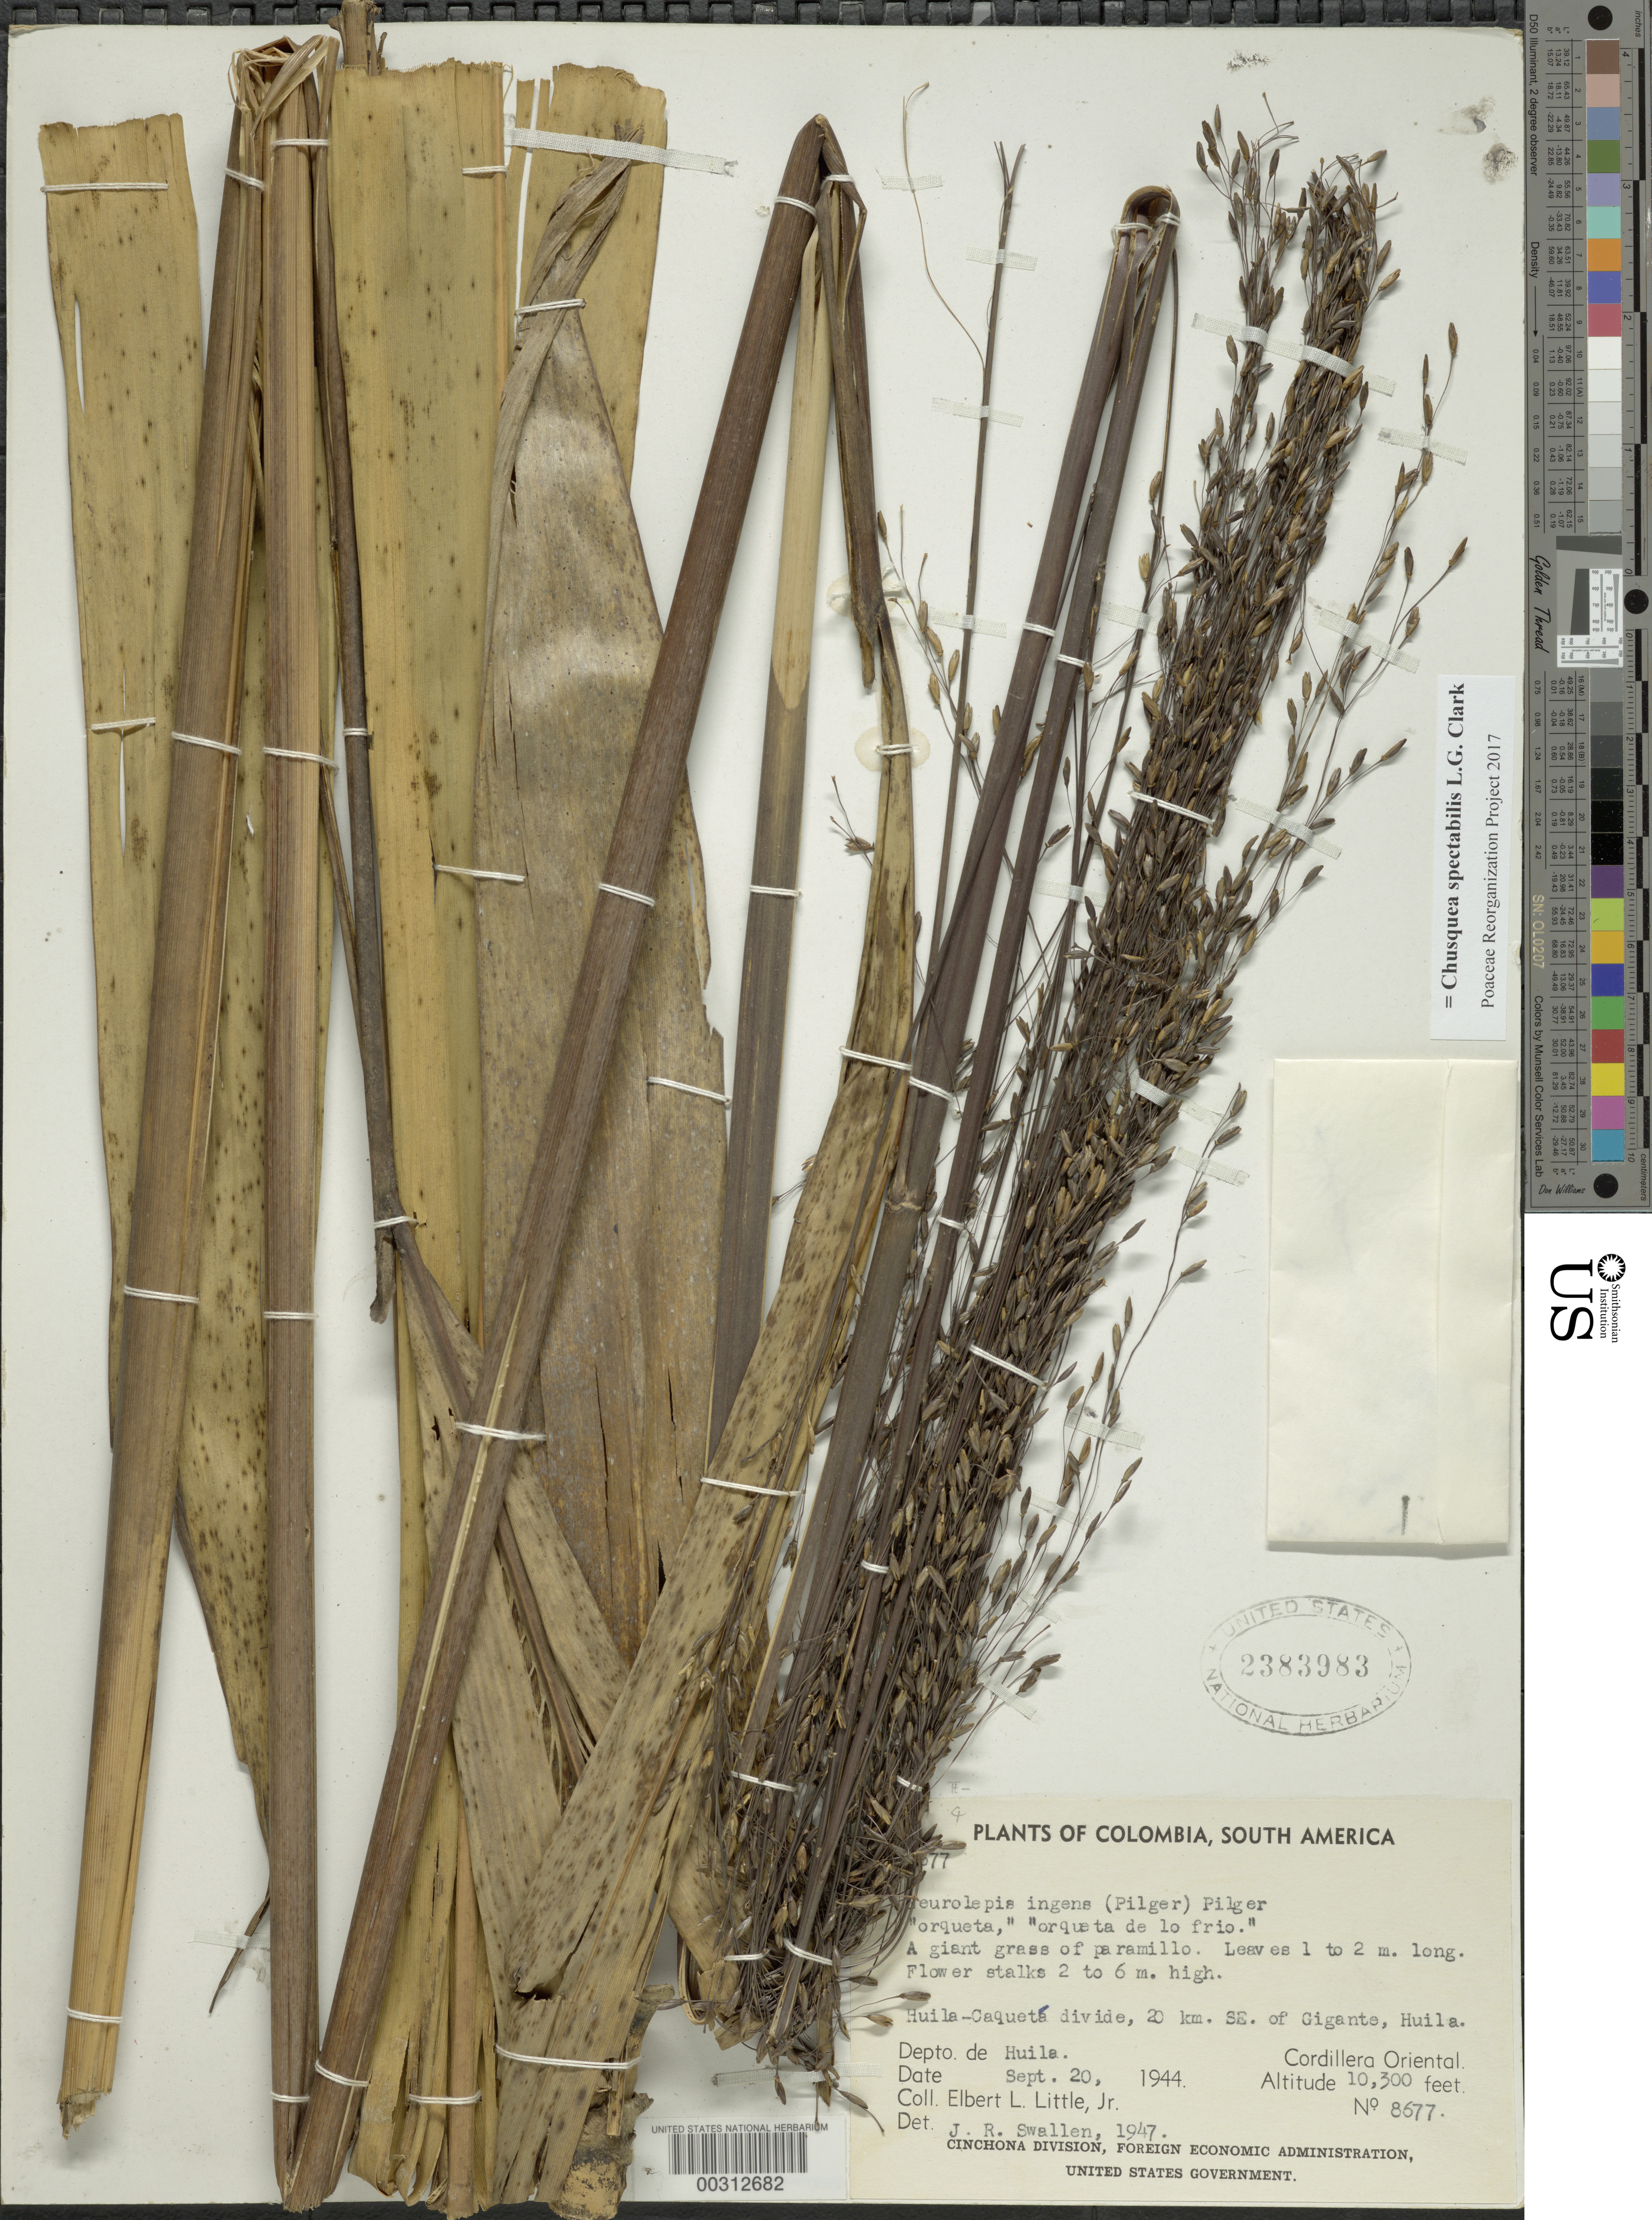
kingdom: Plantae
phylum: Tracheophyta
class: Liliopsida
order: Poales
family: Poaceae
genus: Chusquea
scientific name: Chusquea spectabilis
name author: L.G. Clark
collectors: E. L. Little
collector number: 8677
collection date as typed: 20 Sep 1944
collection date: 1944-09-20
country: Colombia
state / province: Huila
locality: Huila-Caqueta divide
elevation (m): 3142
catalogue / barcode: US 2383983